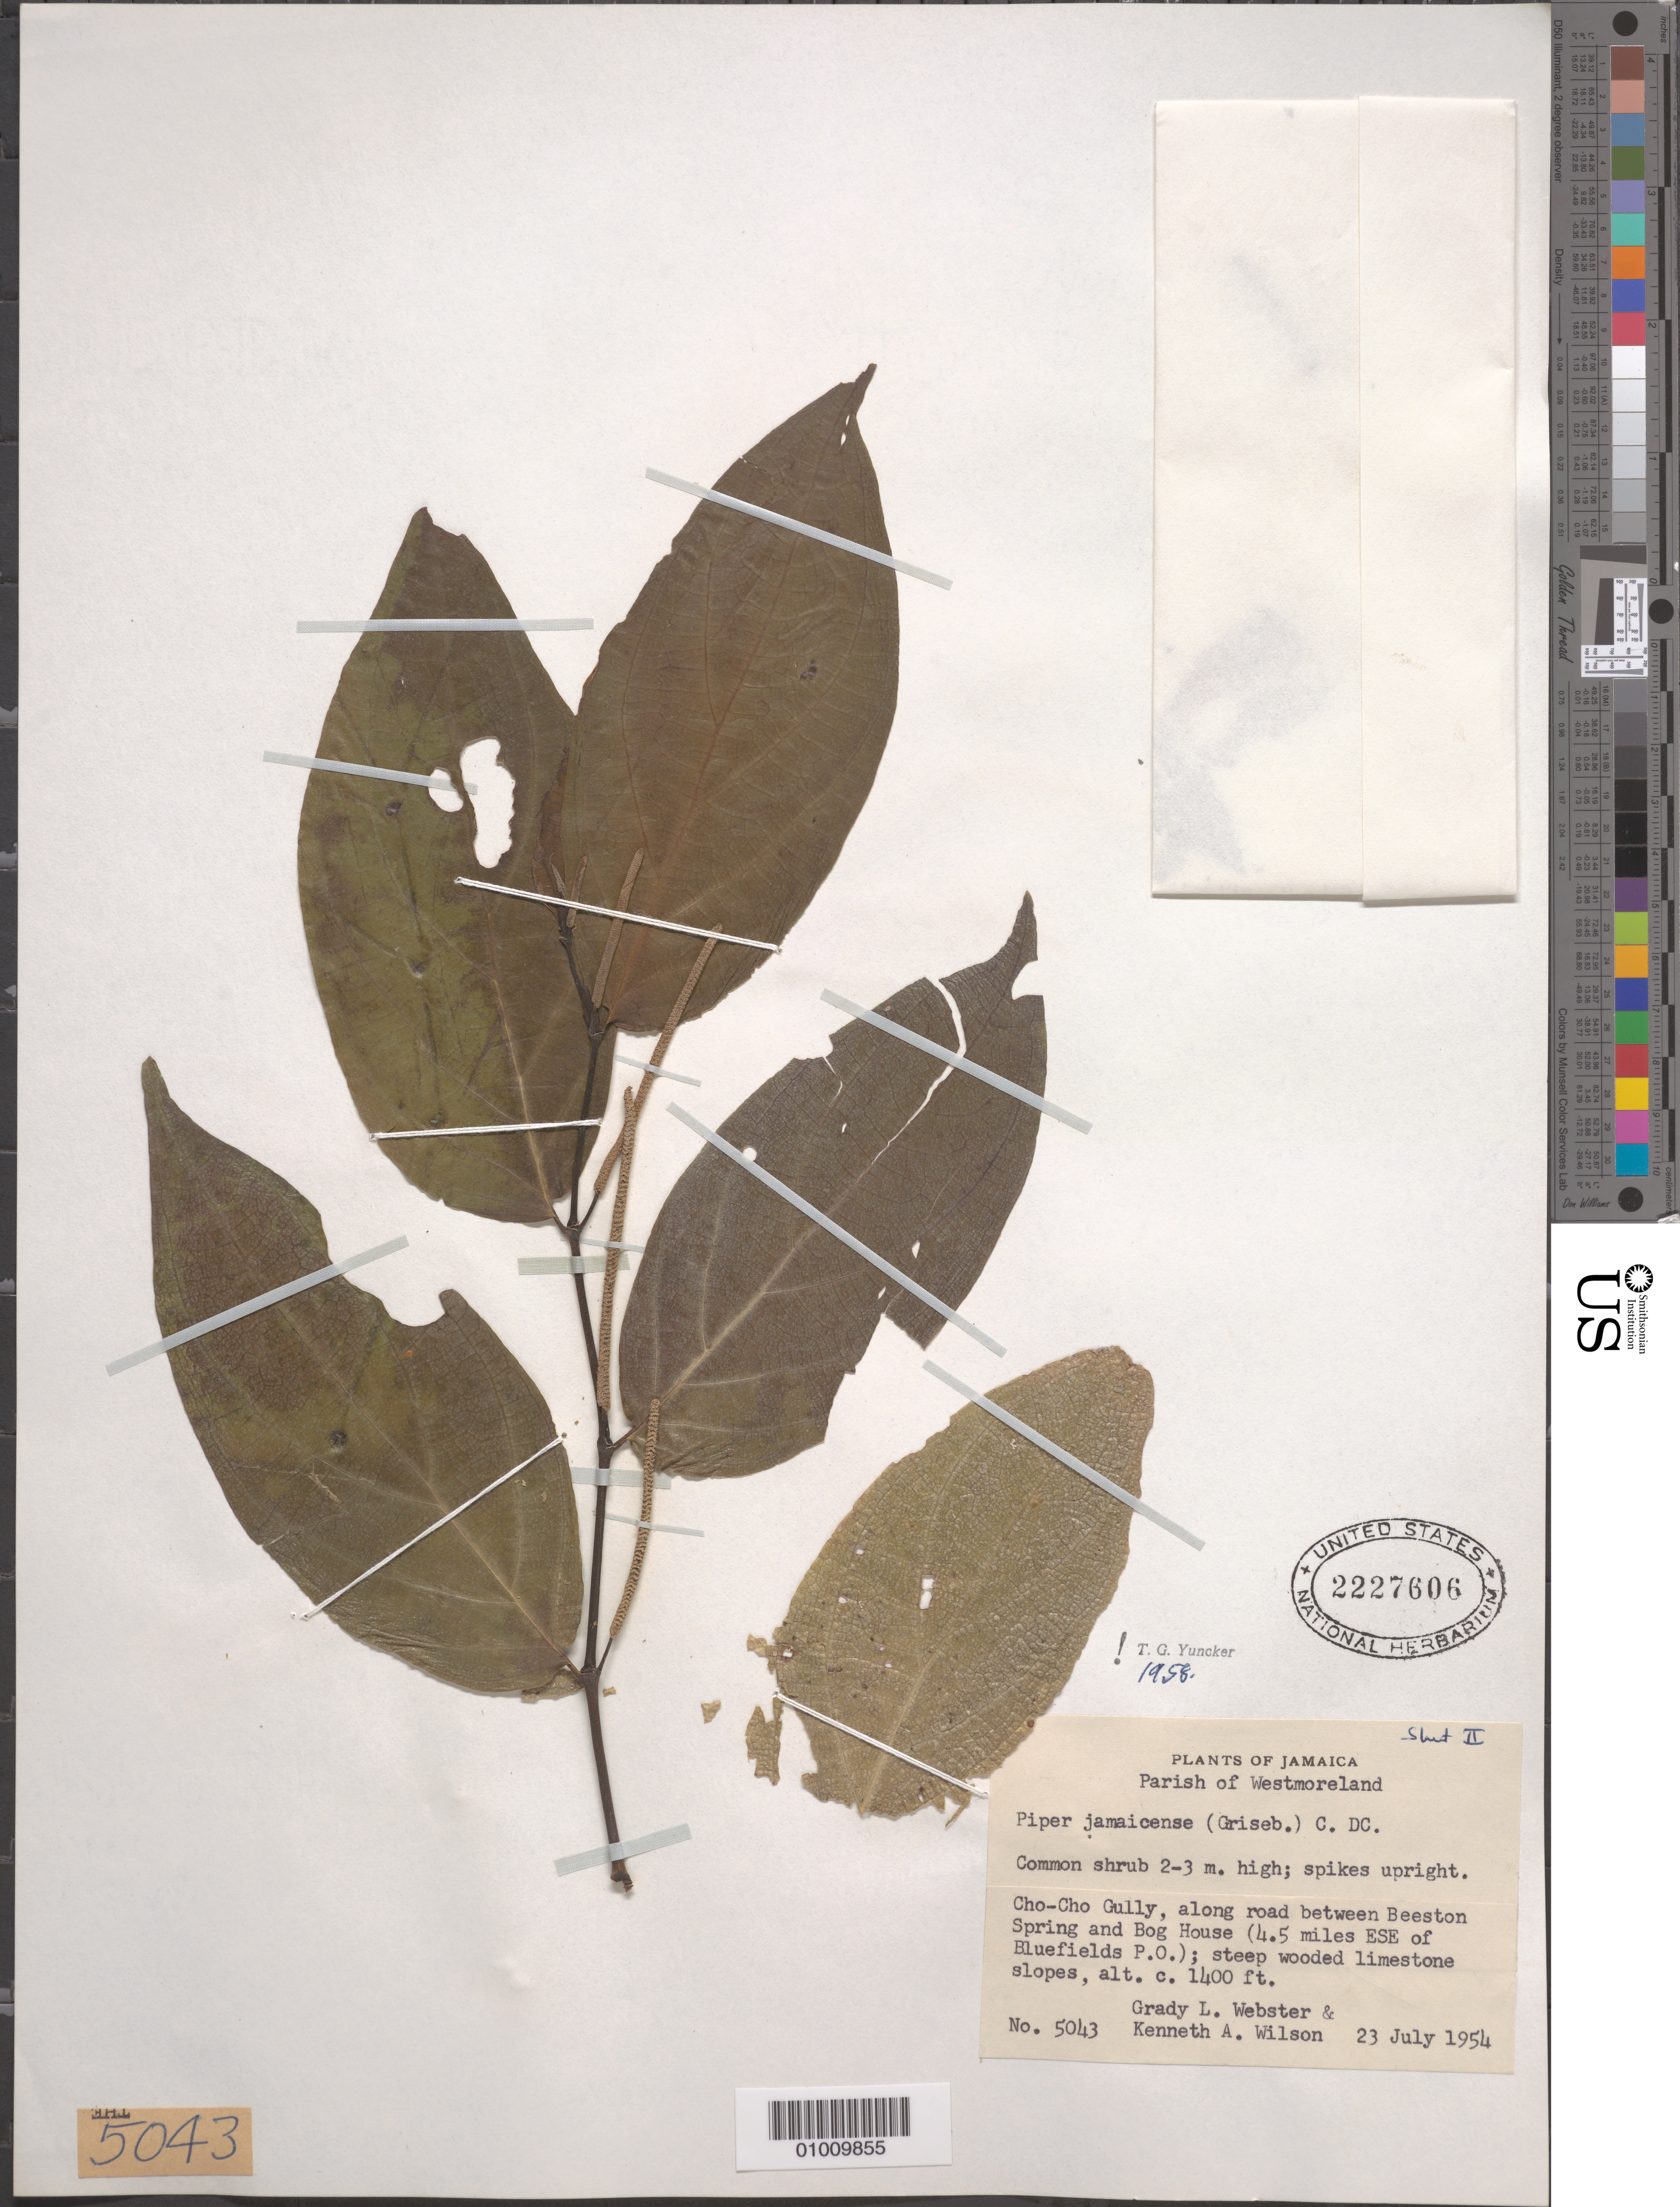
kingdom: Plantae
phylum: Tracheophyta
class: Magnoliopsida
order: Piperales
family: Piperaceae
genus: Piper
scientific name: Piper jamaicense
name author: C. DC.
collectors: G. L. Webster & K. A. Wilson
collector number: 5043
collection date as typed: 23 Jul 1954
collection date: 1954-07-23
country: Jamaica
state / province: Westmoreland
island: Jamaica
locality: Cho-Cho Gully, along road between Beeston Spring and Bog House (4.5 miles ESE of Bluefields P.O.); steep wooded limestone slopes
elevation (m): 427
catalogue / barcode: US 2227606